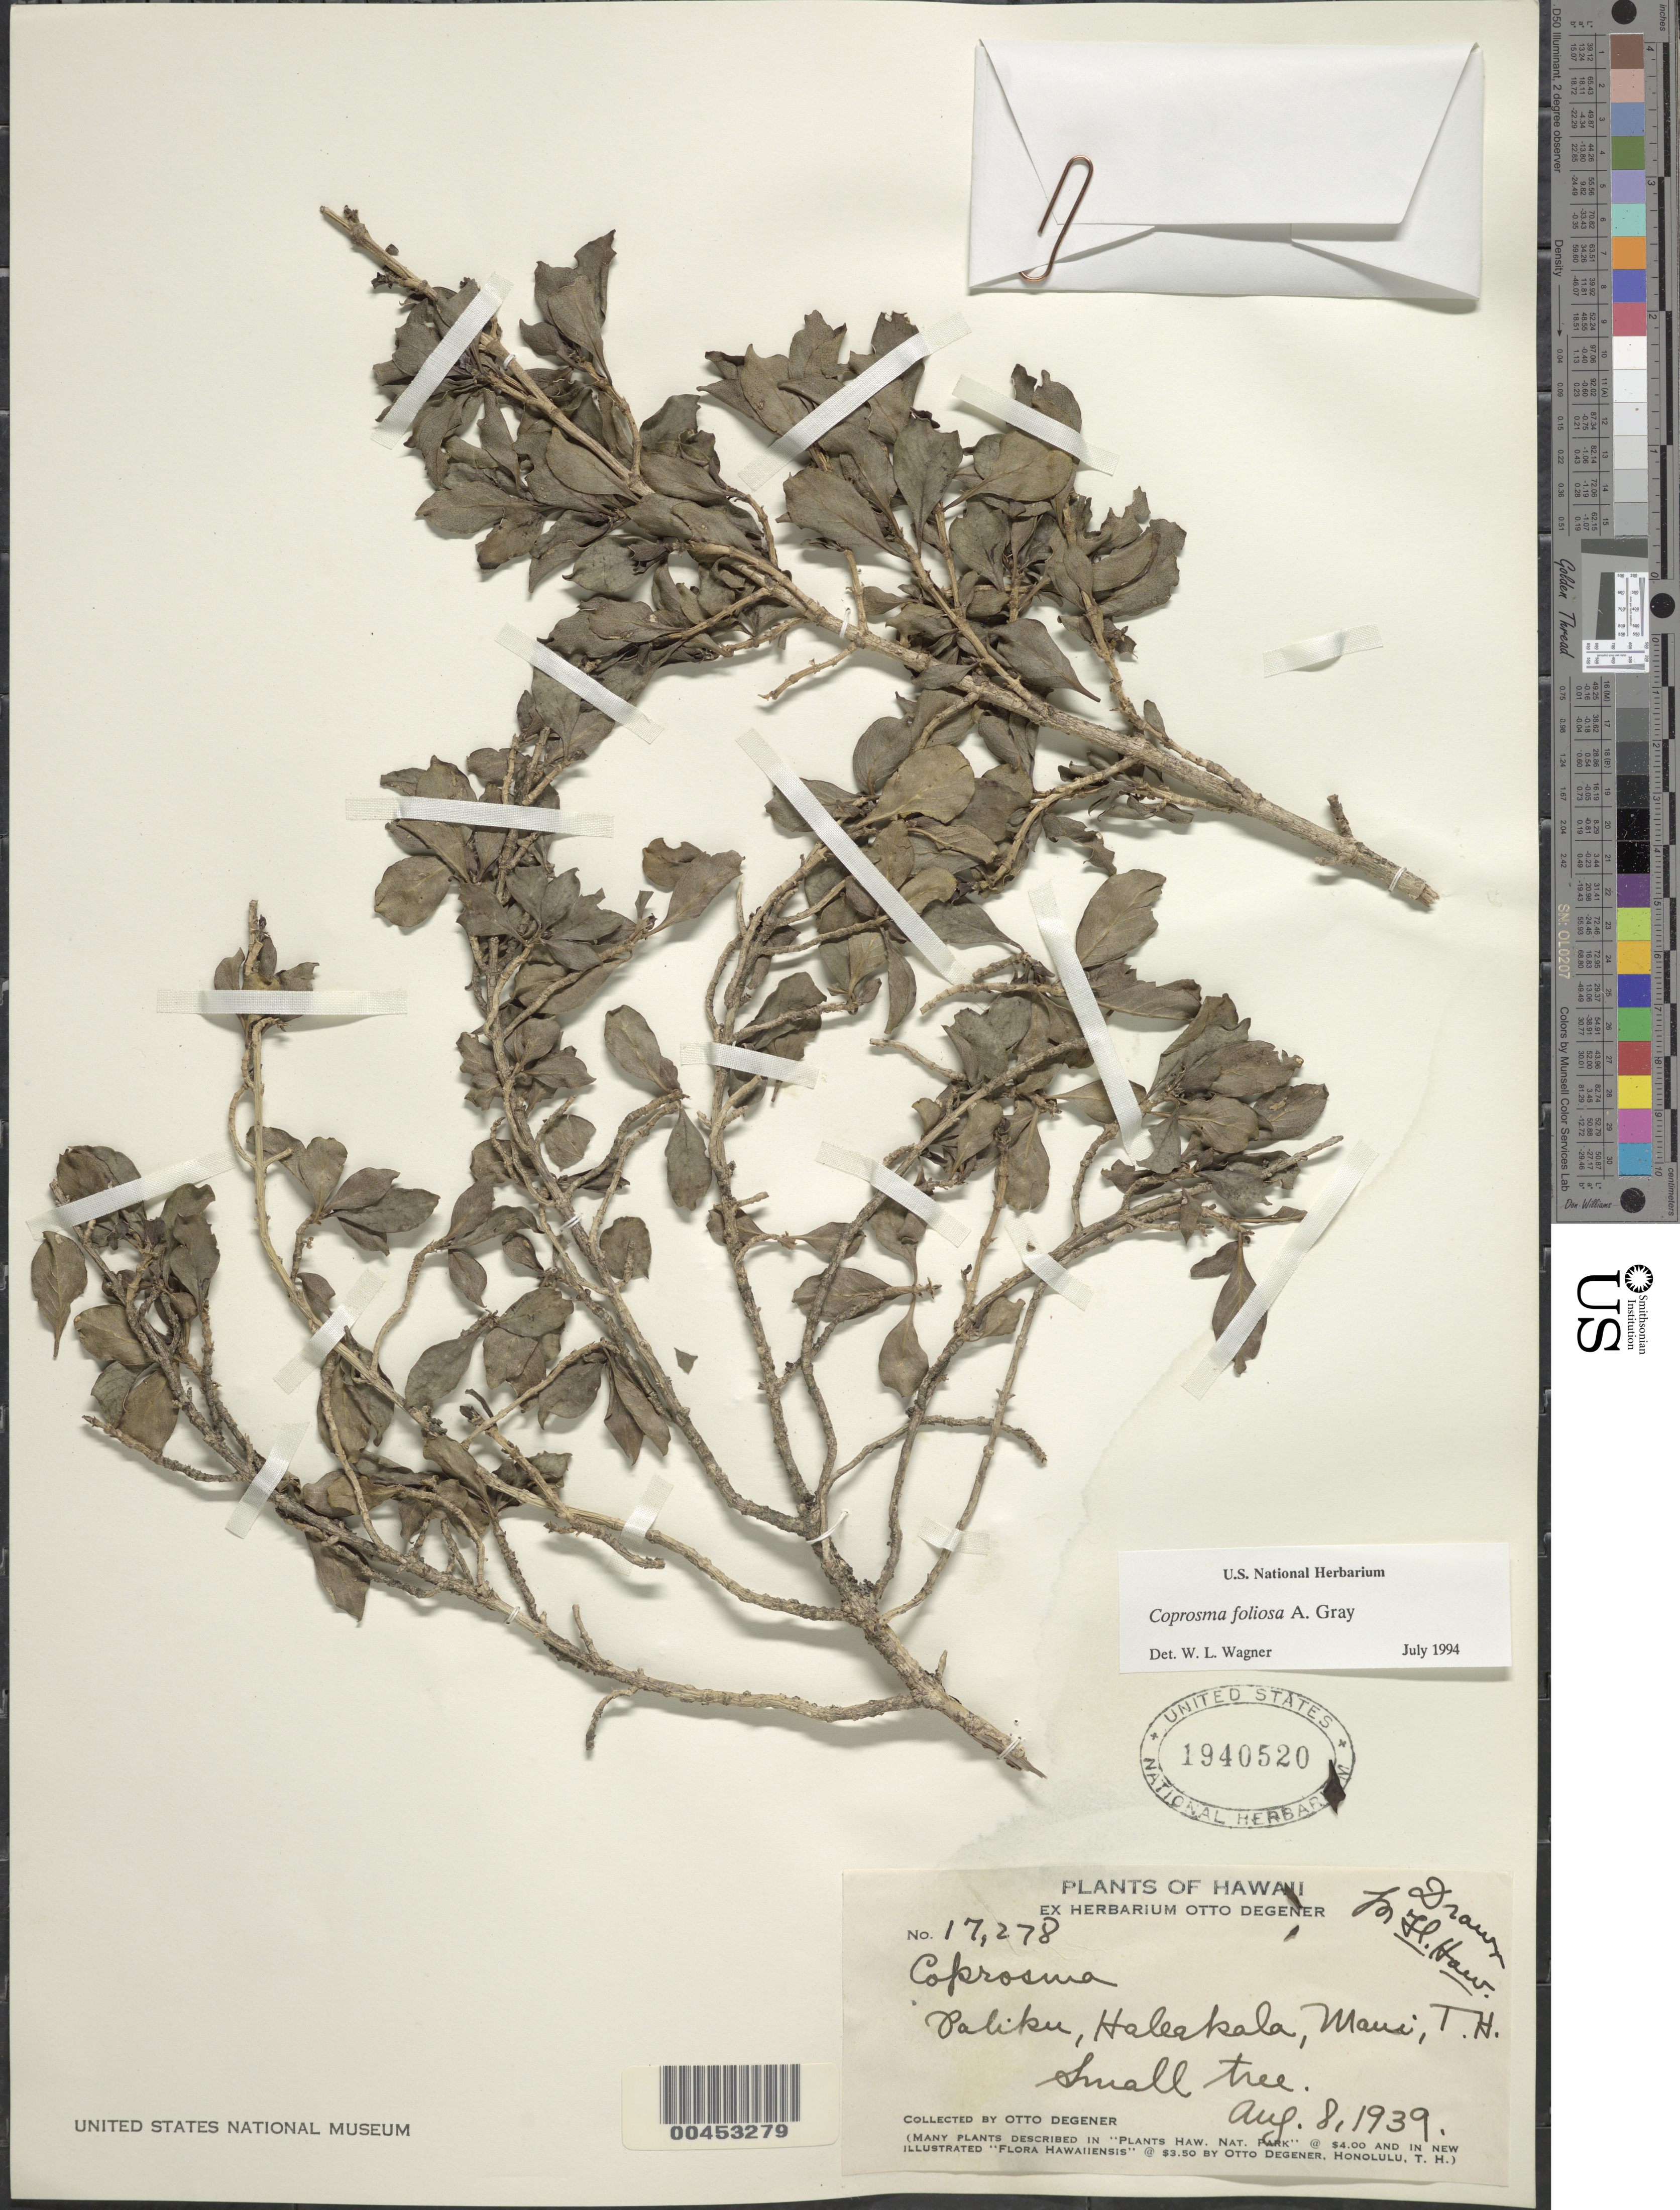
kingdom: Plantae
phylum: Tracheophyta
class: Magnoliopsida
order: Gentianales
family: Rubiaceae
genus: Coprosma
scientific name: Coprosma foliosa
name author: A. Gray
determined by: Wagner, W. L., (BOT), Smithsonian Institution - National Museum of Natural History (UNITED STATES)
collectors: O. Degener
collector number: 17278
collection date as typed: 8 Aug 1939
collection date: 1939-08-08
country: United States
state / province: Hawaii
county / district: Maui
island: Maui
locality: Paliku, Haleakala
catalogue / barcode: US 1940520